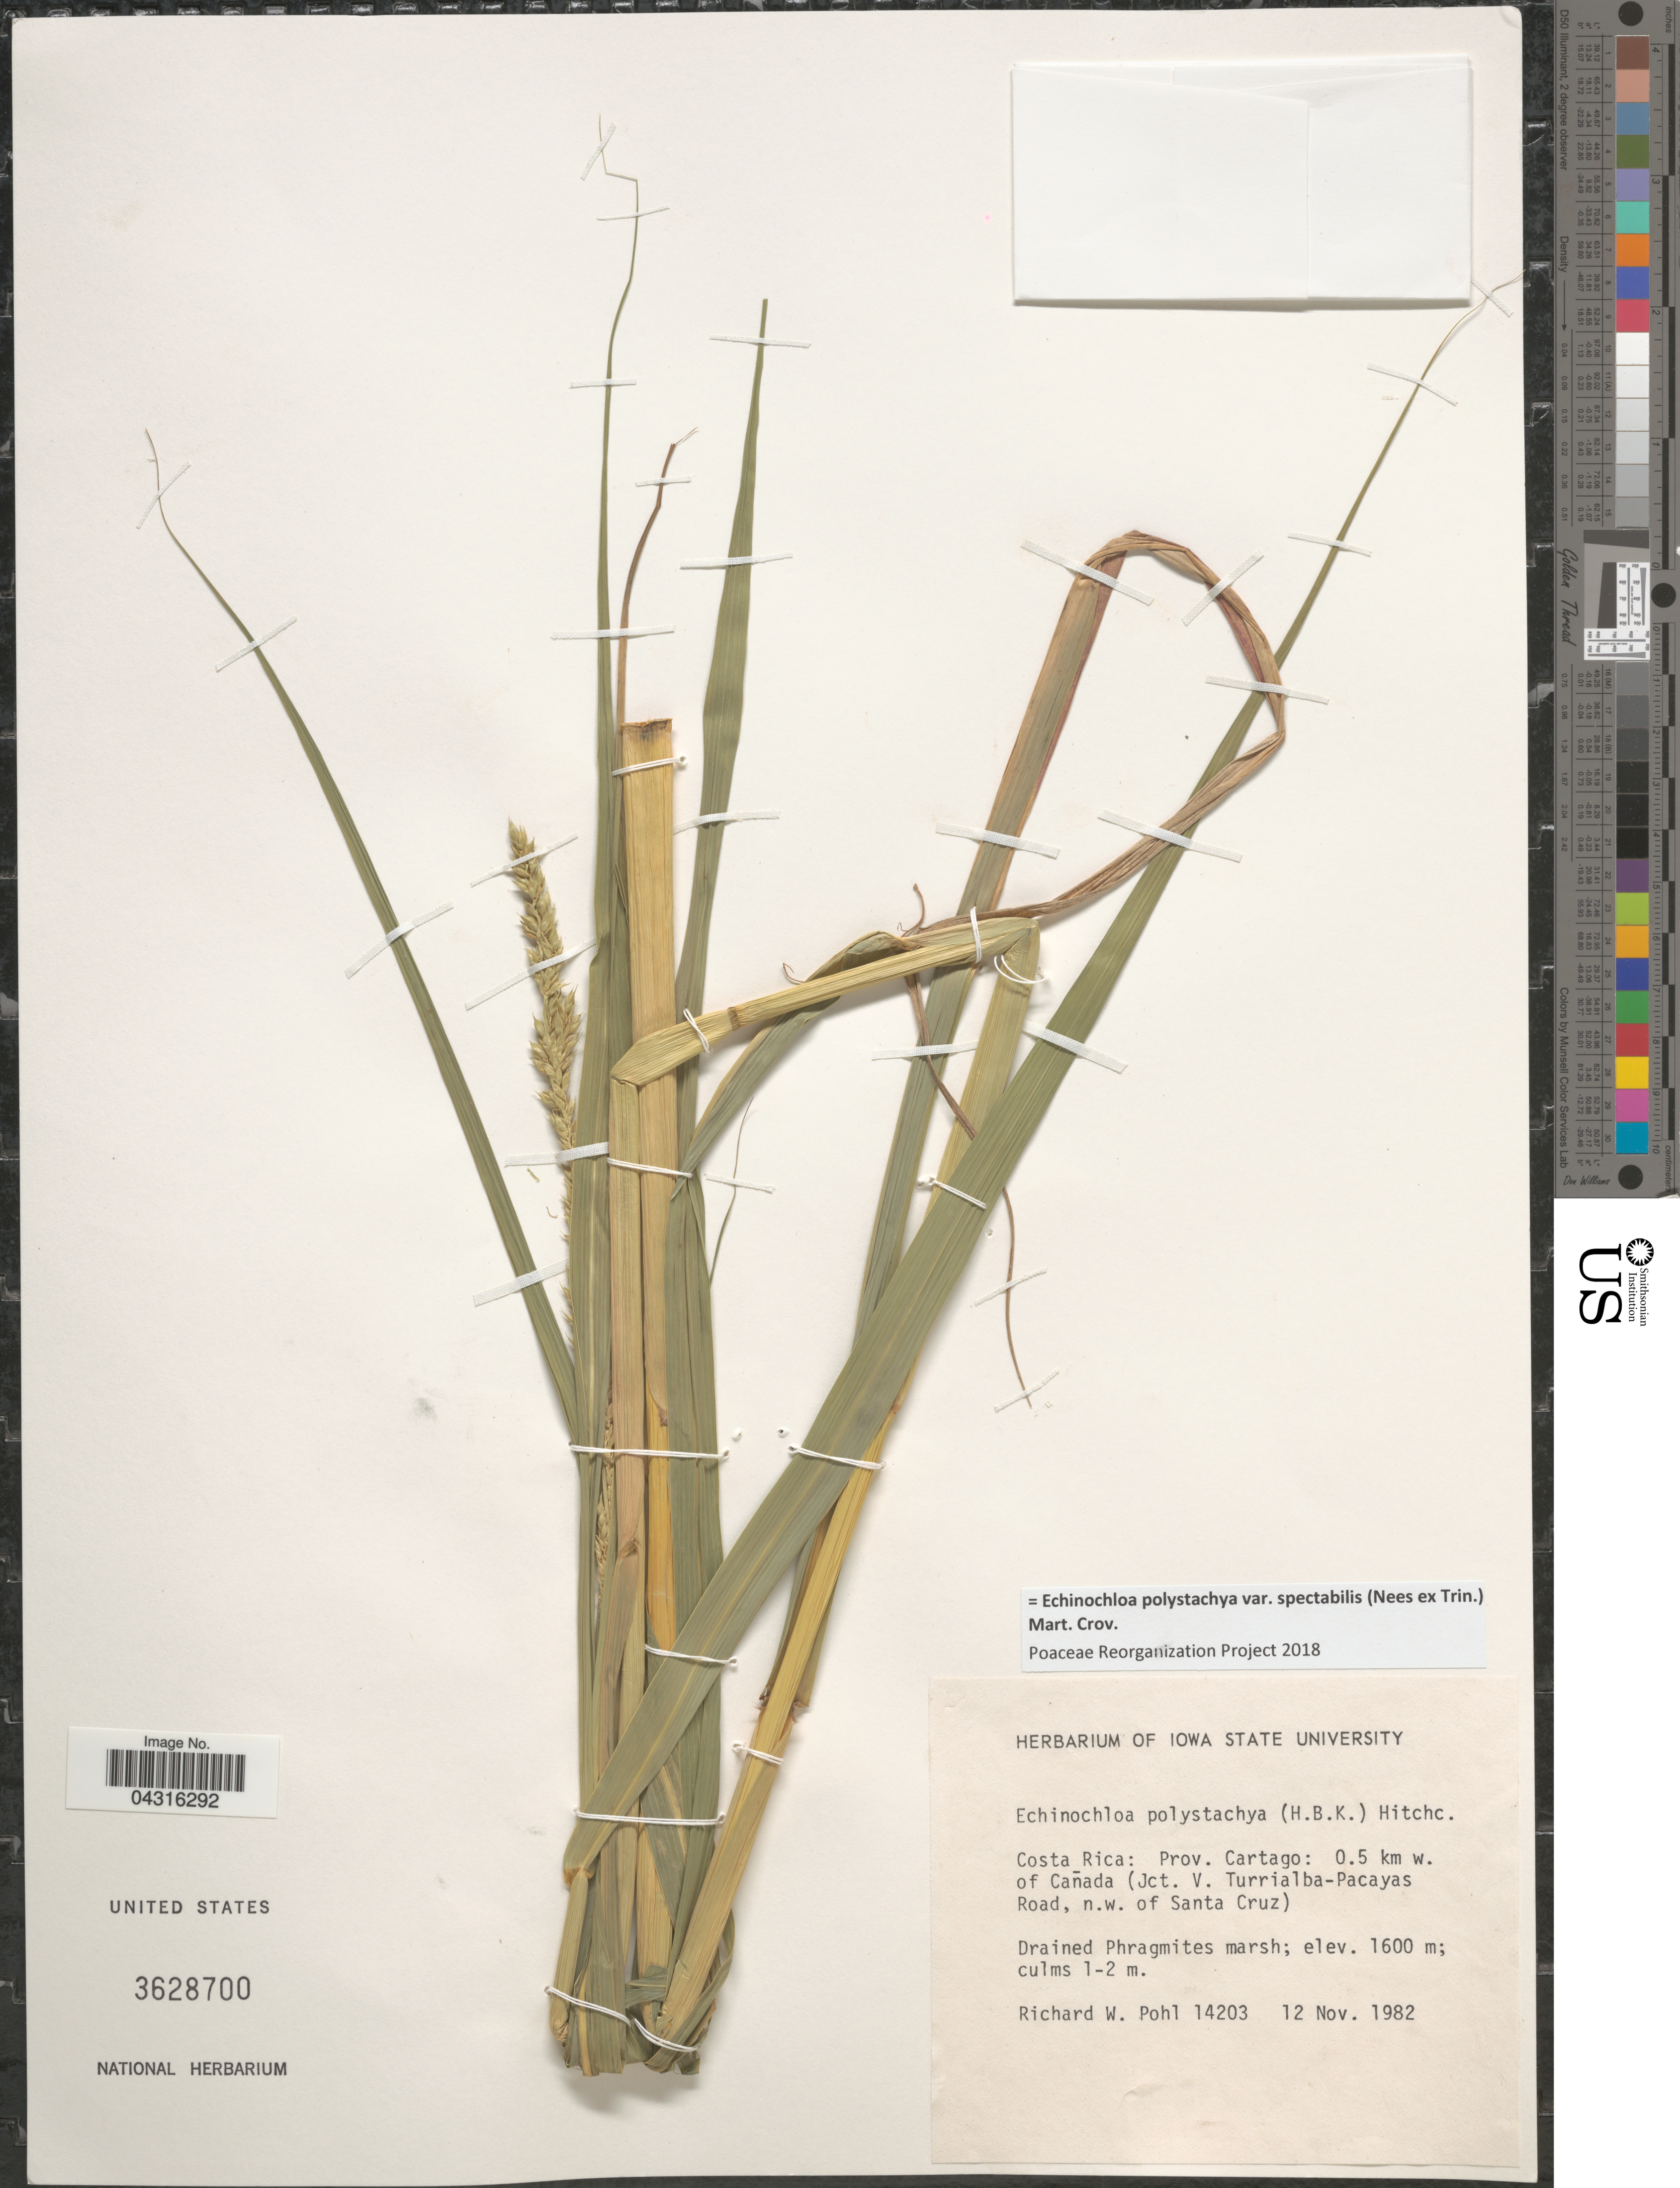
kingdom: Plantae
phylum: Tracheophyta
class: Liliopsida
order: Poales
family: Poaceae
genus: Echinochloa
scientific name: Echinochloa polystachya var. spectabilis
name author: (Nees ex Trin.) Mart. Crov.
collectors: R. W. Pohl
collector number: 14203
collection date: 1982-11-12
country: Costa Rica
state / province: Cartago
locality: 0.5 km w. of Canada (Jct. V. Turrialba-Pacayas Road, n.w. of Santa Cruz).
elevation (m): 1600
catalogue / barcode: US 3628700